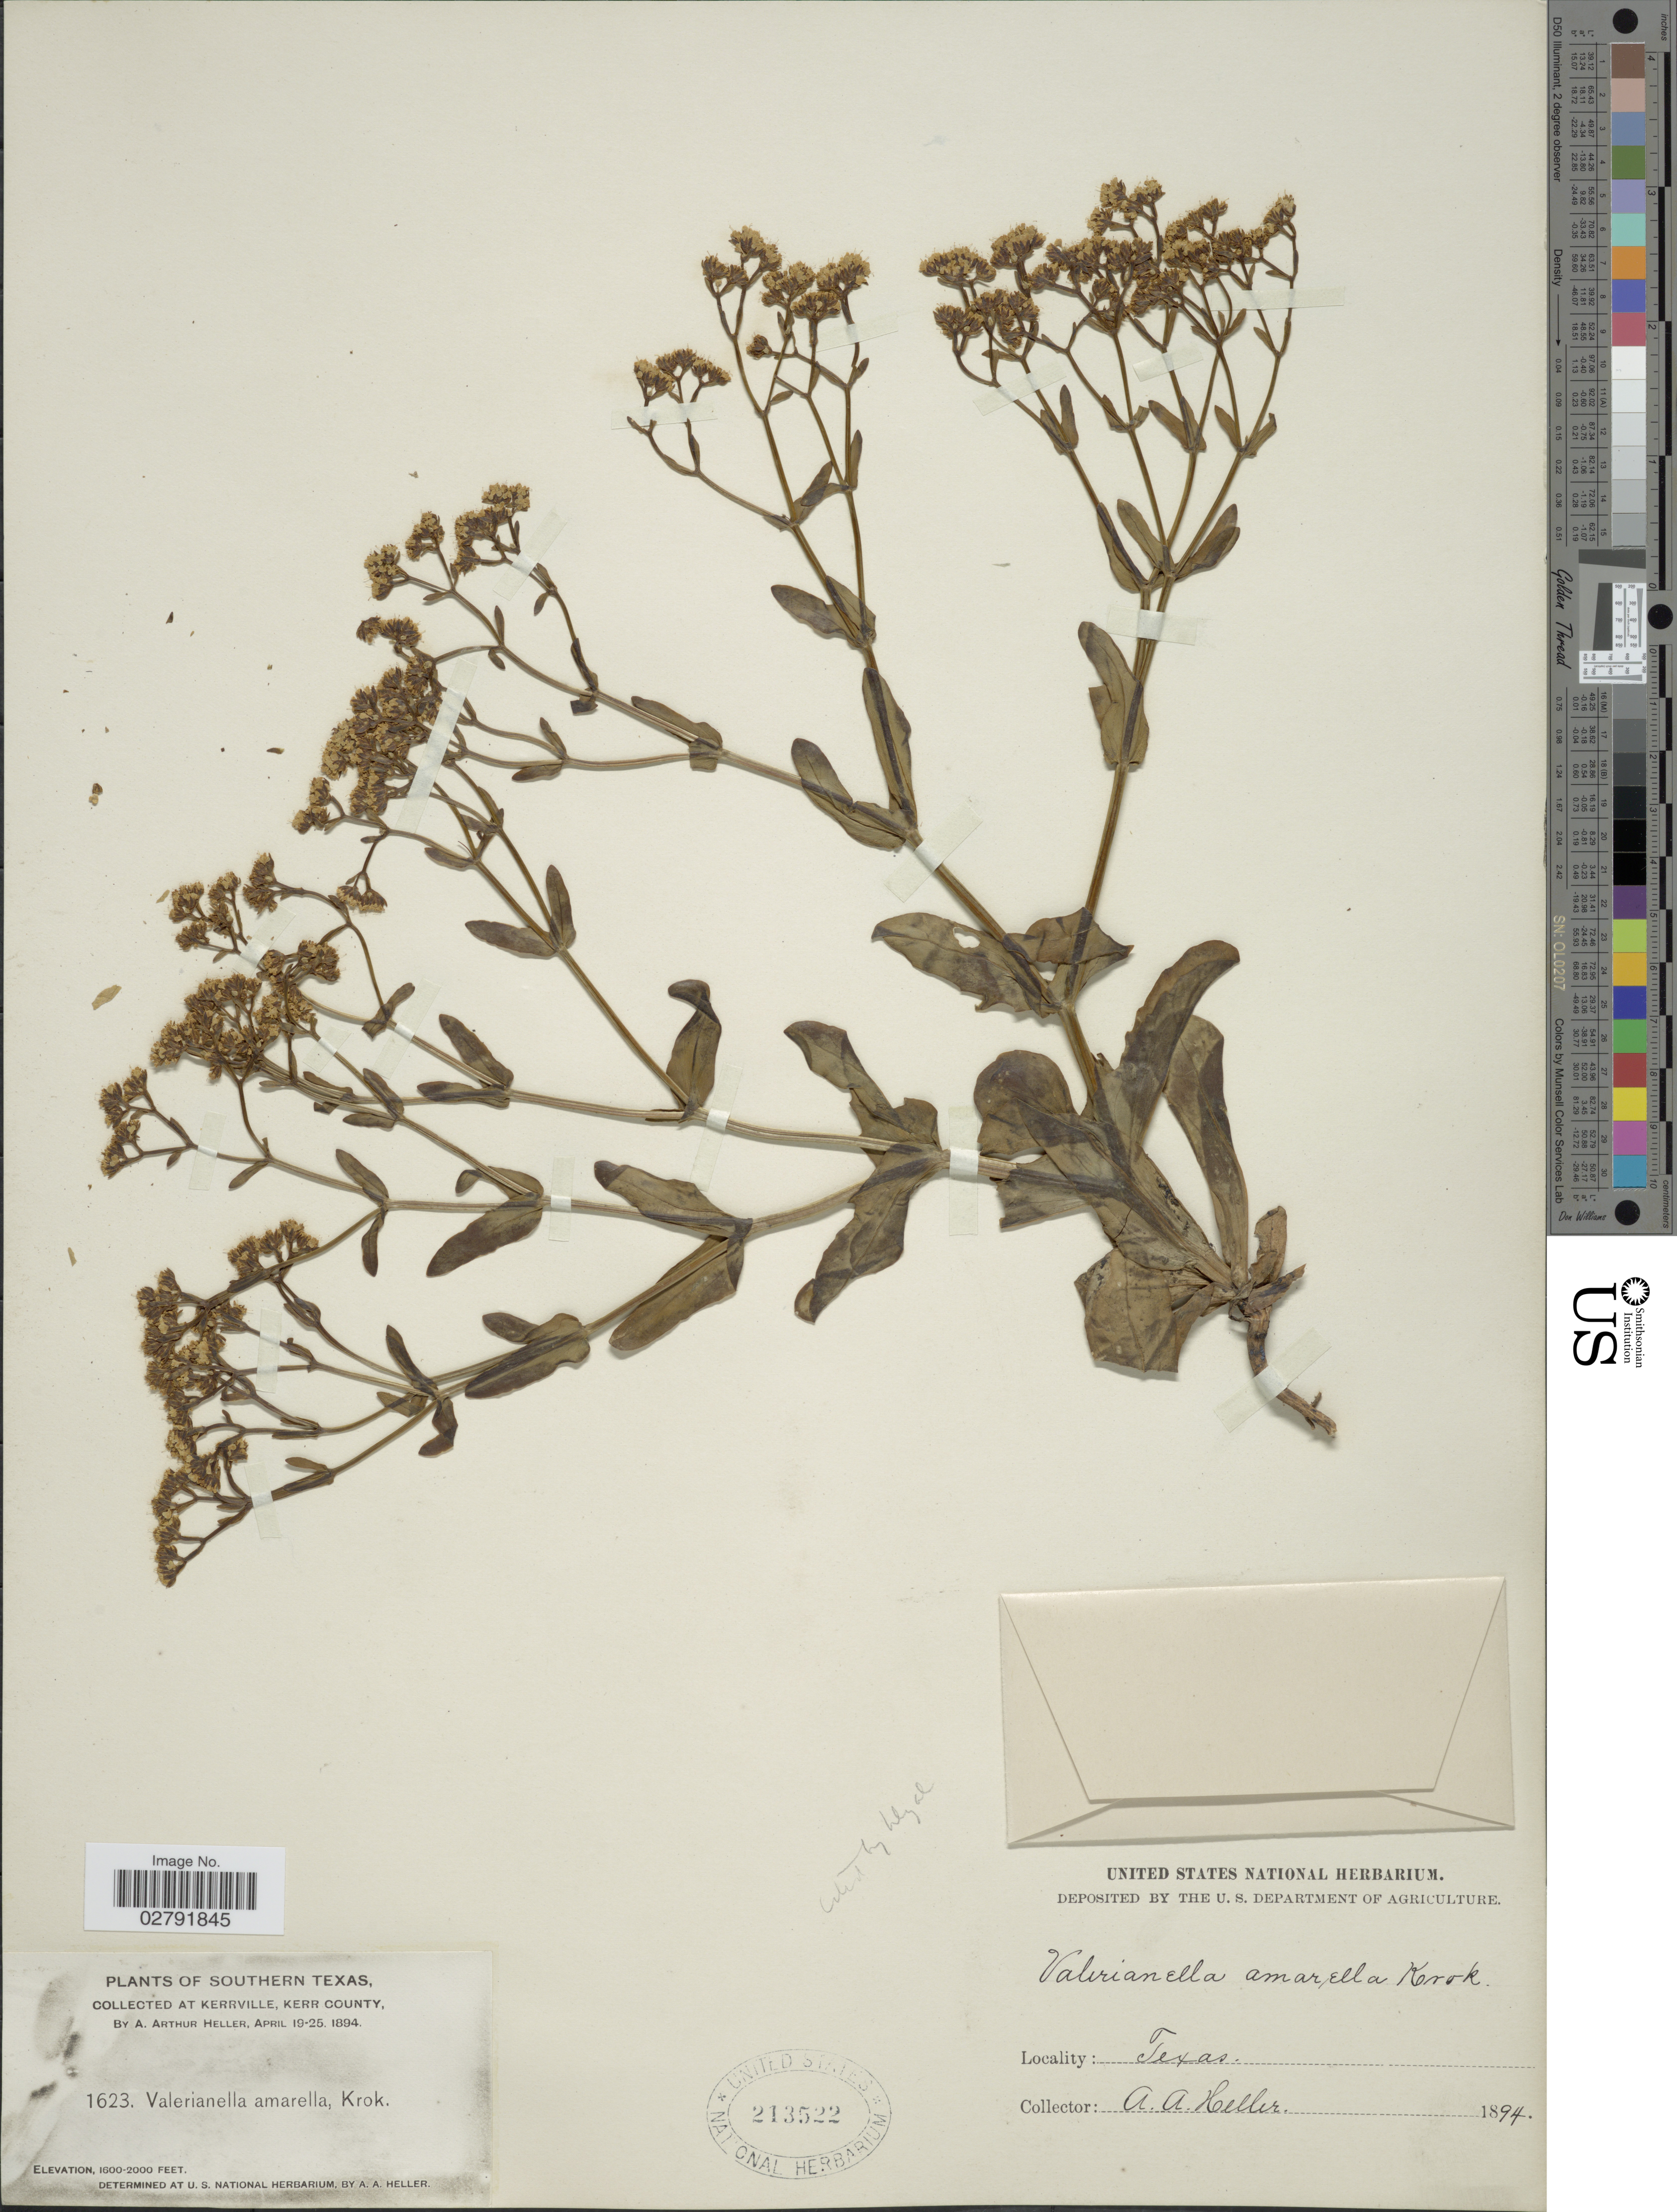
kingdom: Plantae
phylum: Tracheophyta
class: Magnoliopsida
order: Dipsacales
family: Caprifoliaceae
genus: Valerianella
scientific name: Valerianella amarella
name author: (Lindl. ex Engelm.) Krok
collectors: A. A. Heller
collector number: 1623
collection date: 1894-04-19/1894-04-25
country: United States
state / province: Texas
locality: Southern Texas. Kerrville, Kerr County.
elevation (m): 488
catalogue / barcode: US 213522